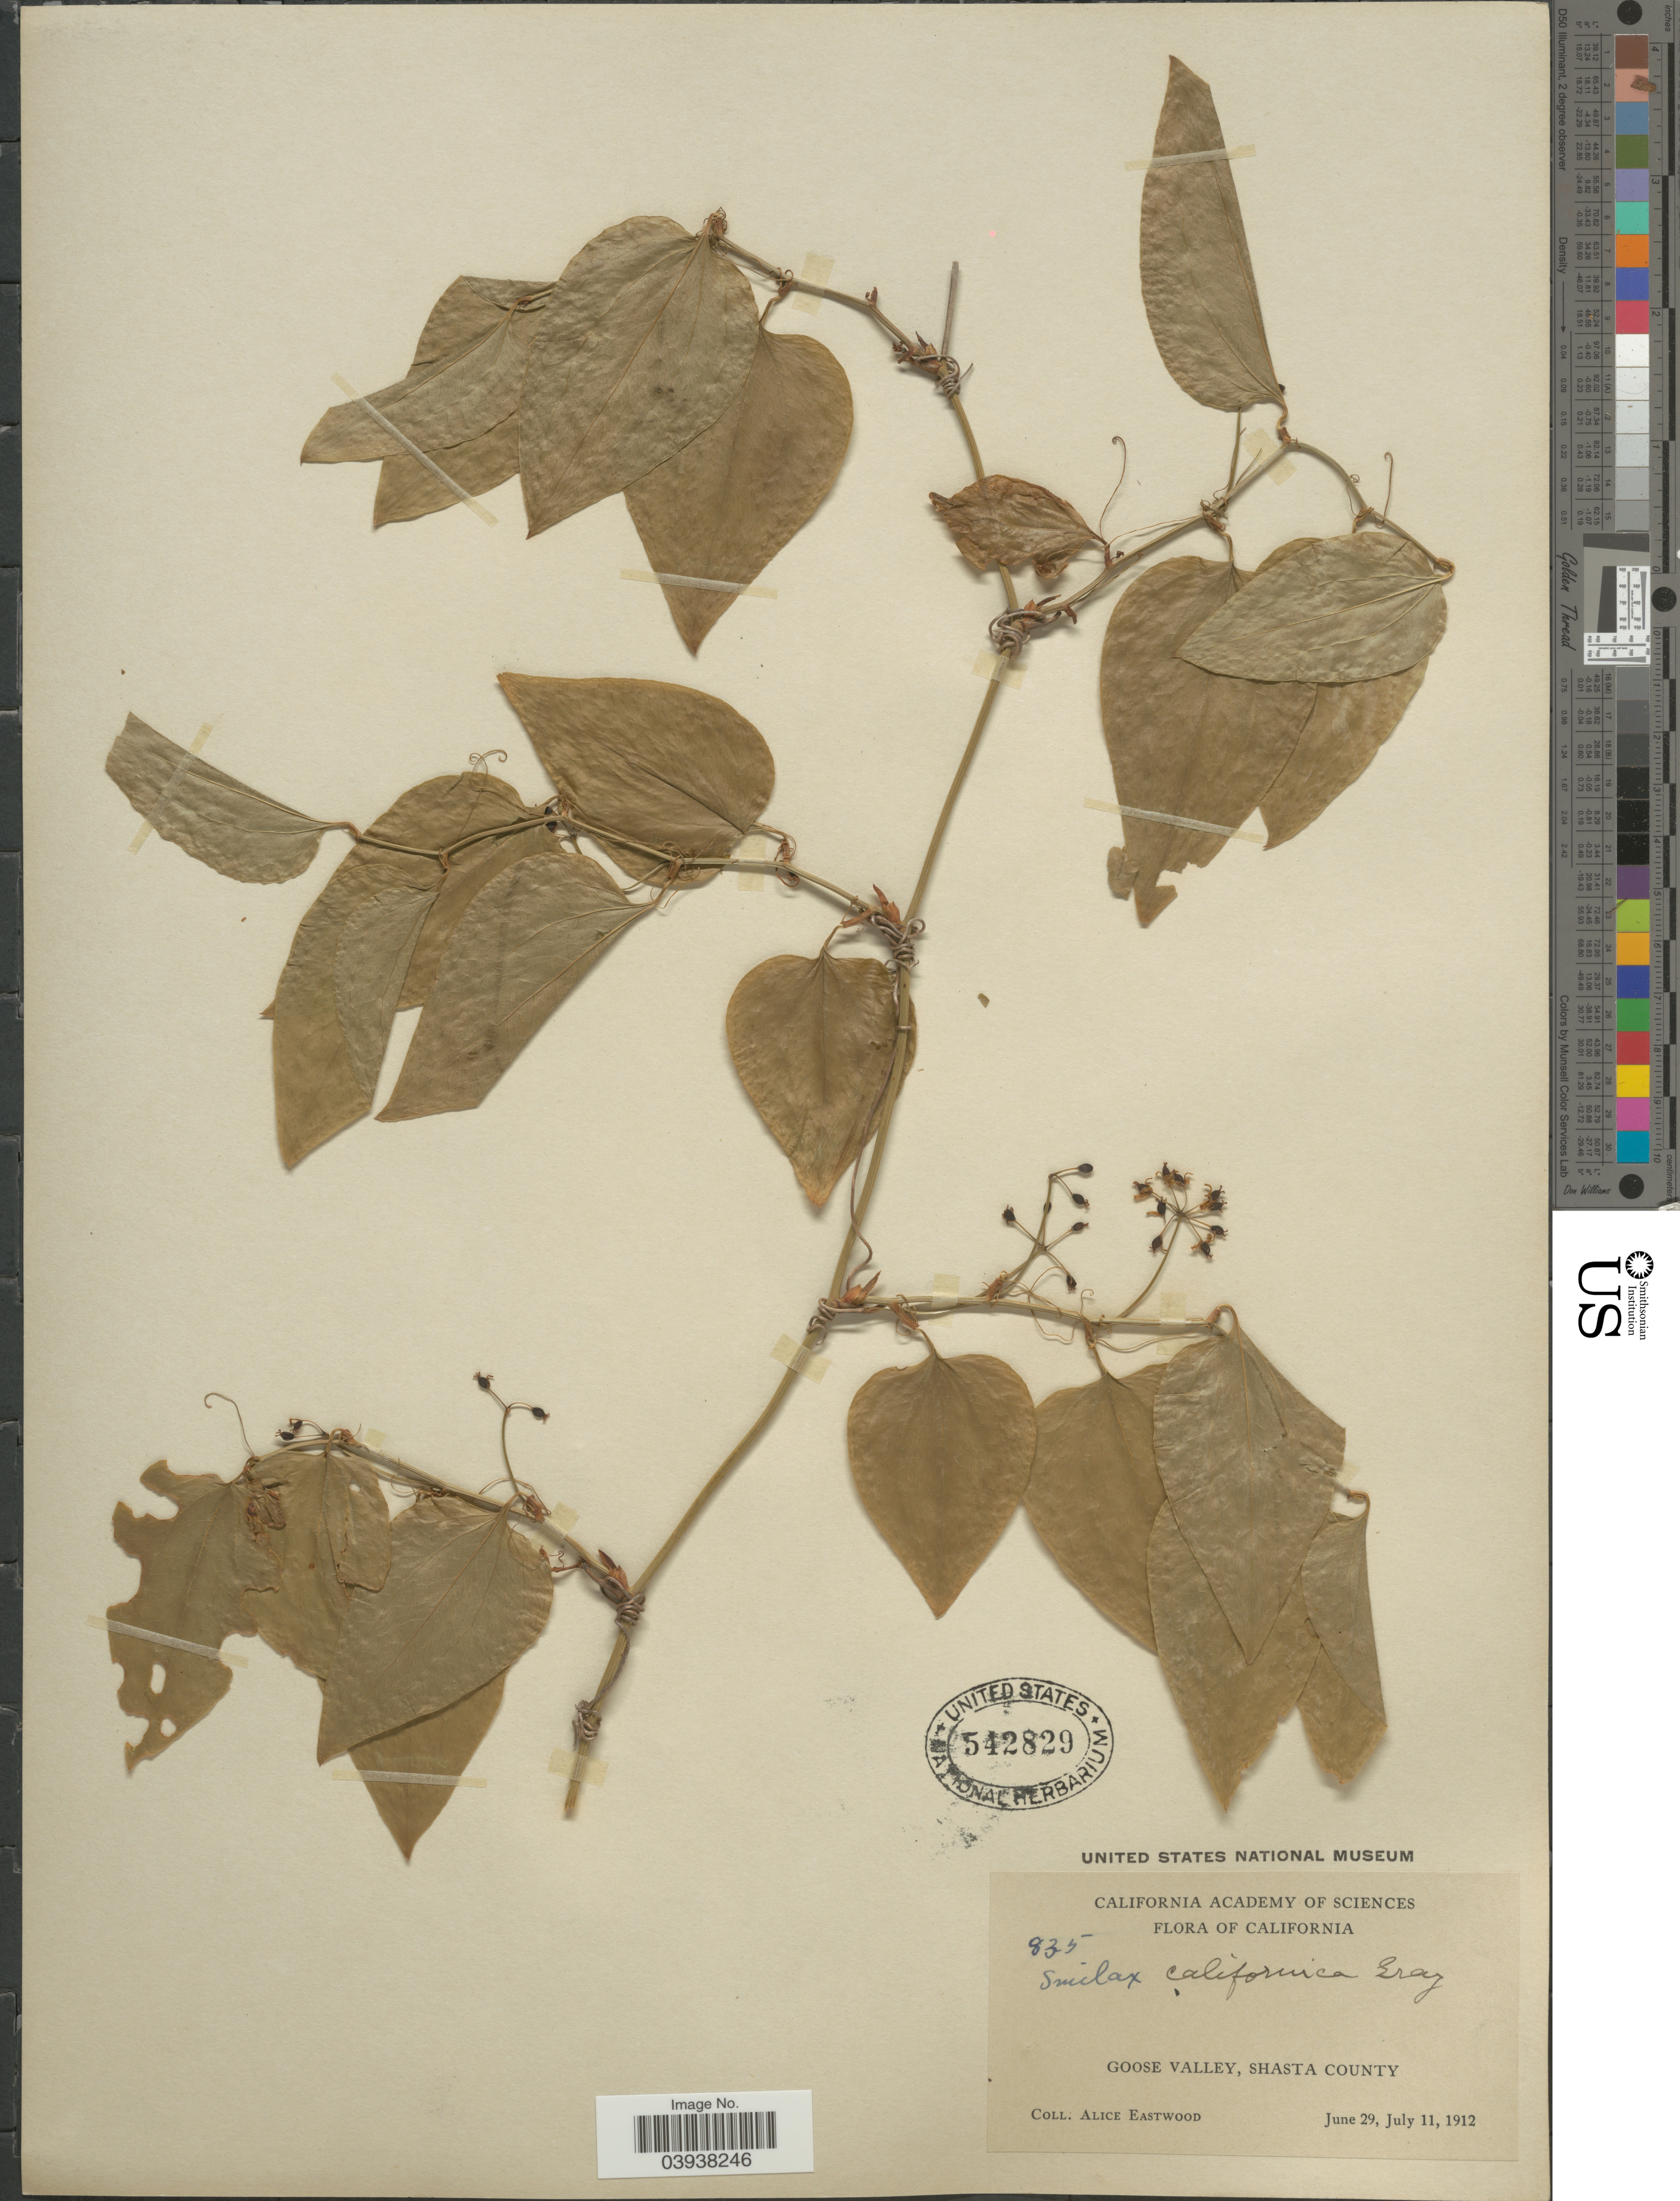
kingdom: Plantae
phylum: Tracheophyta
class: Liliopsida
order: Liliales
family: Smilacaceae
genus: Smilax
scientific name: Smilax californica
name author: (A. DC.) A. Gray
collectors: A. Eastwood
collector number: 835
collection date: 1912-06-29/1912-07-11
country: United States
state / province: California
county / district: Shasta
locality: Goose Valley, Shasta County.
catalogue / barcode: US 542829